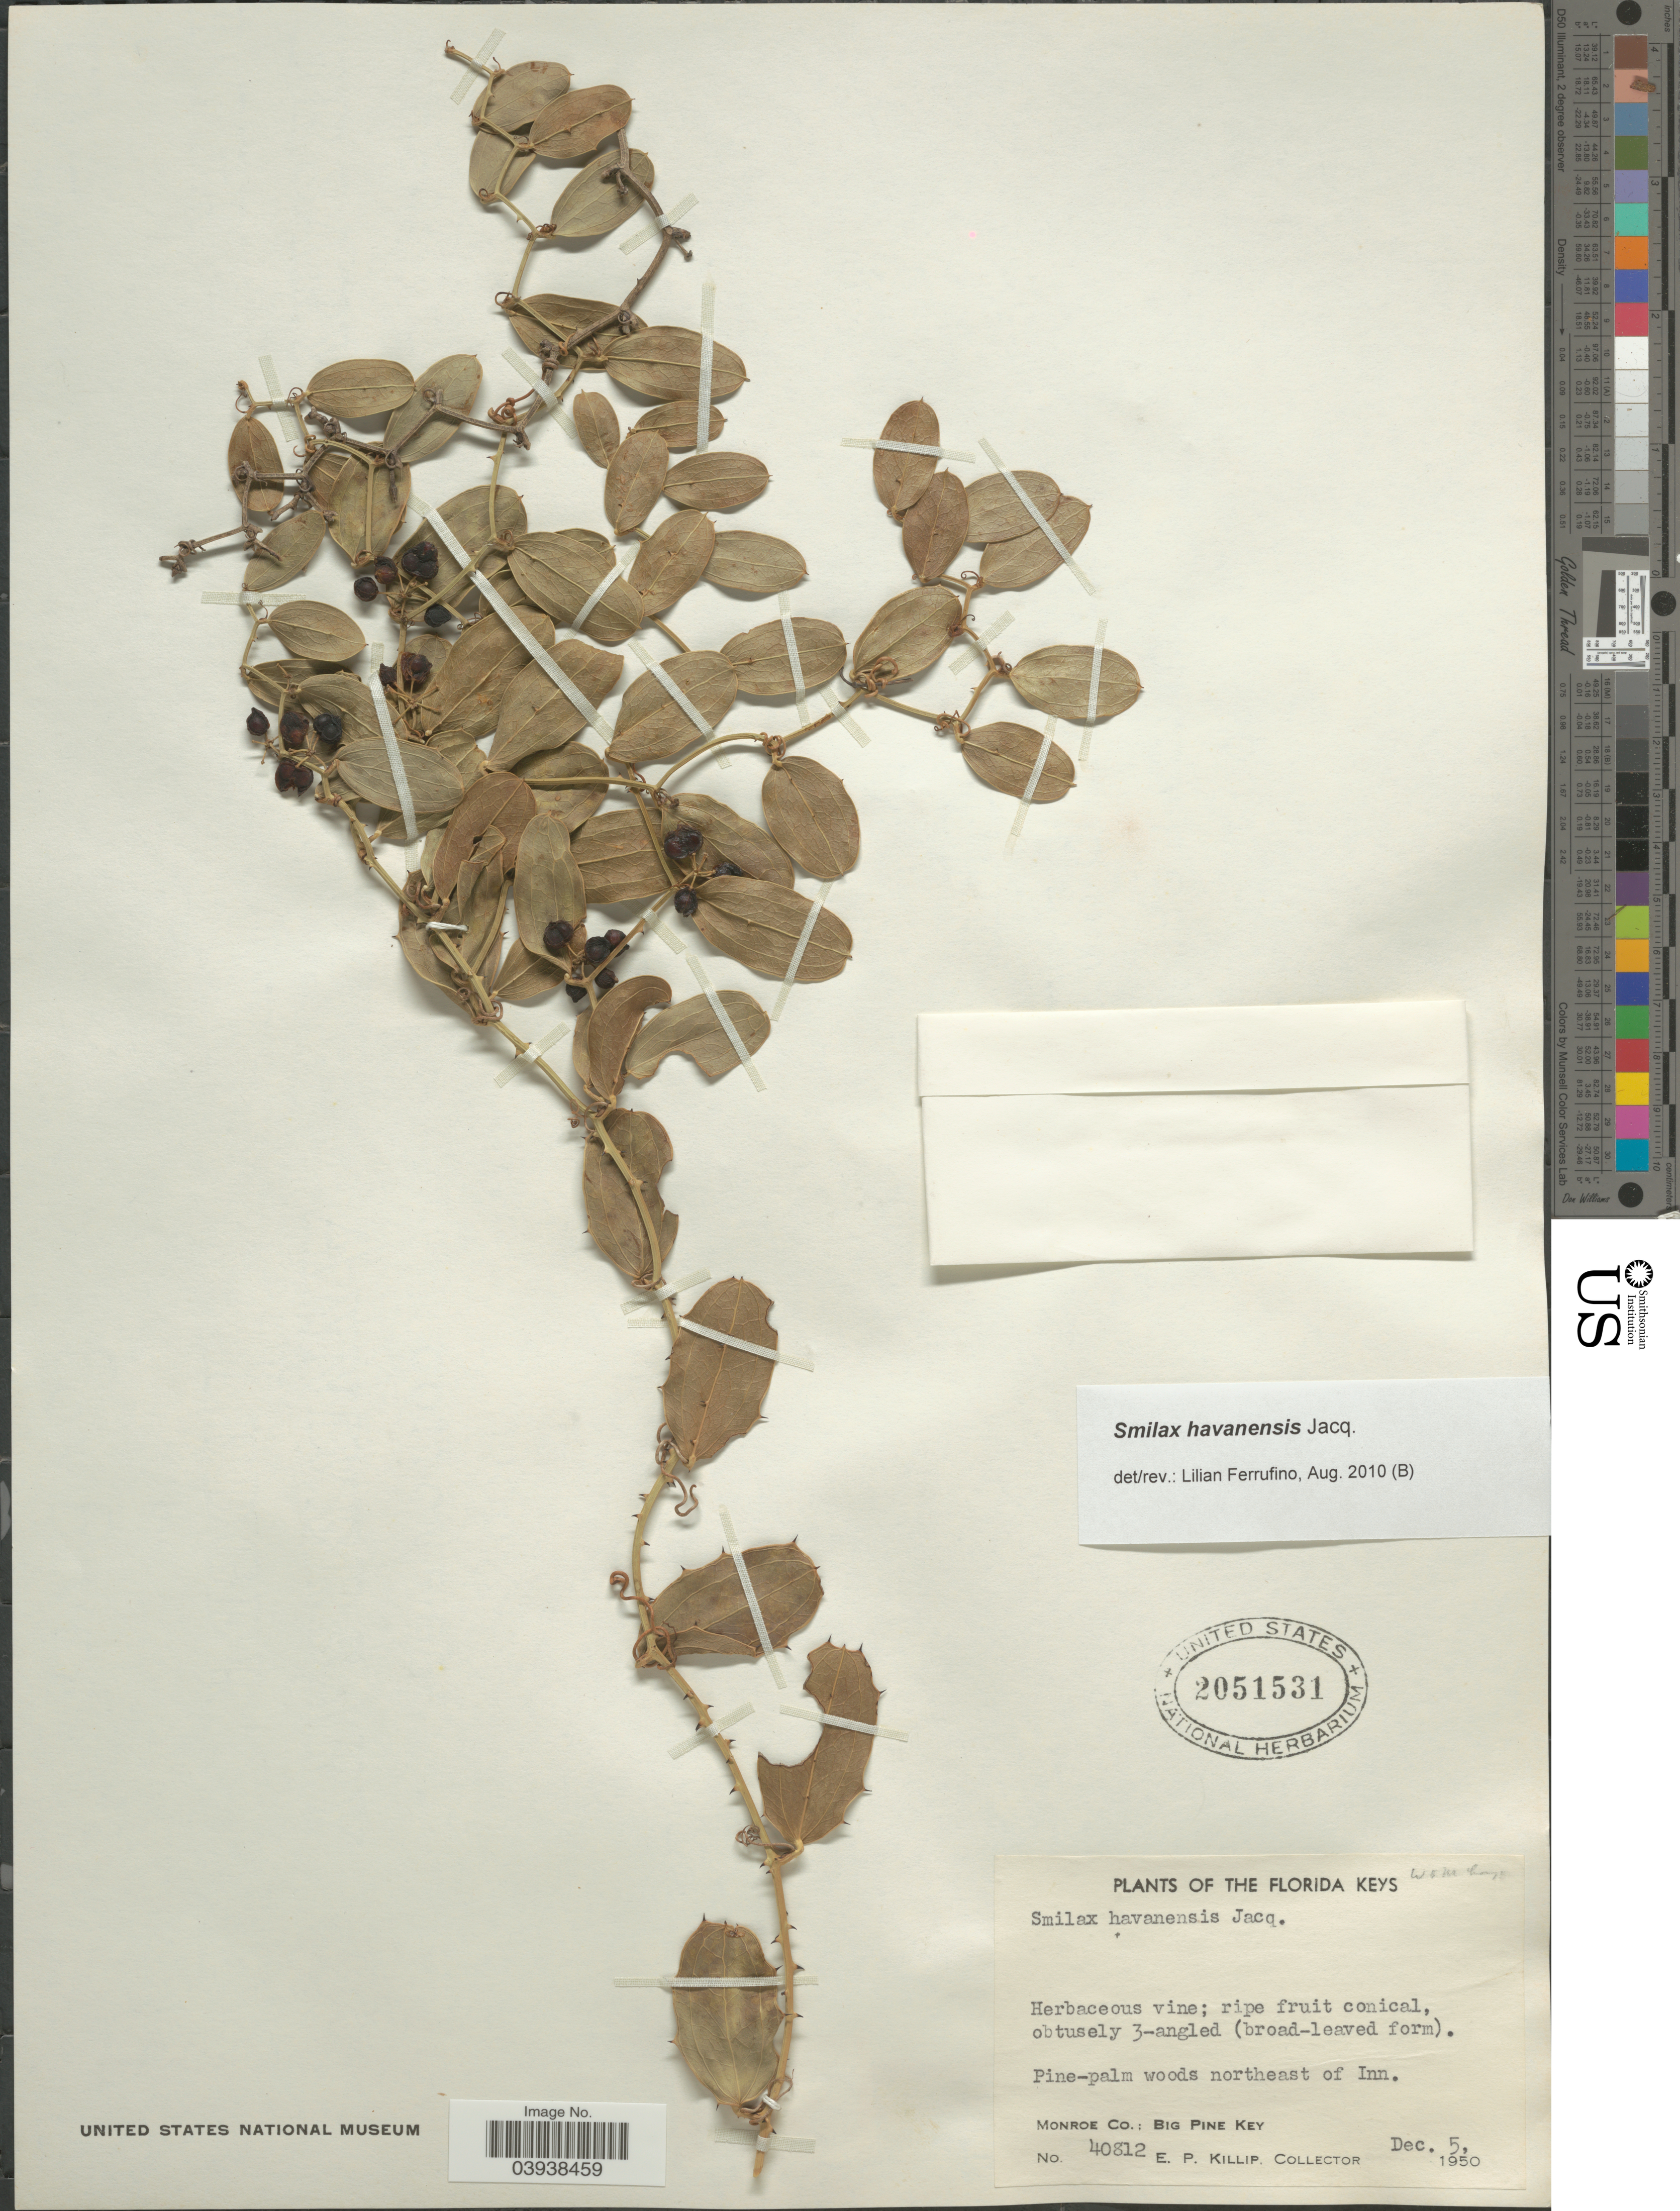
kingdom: Plantae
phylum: Tracheophyta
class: Liliopsida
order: Liliales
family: Smilacaceae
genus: Smilax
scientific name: Smilax havanensis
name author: Jacq.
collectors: E. P. Killip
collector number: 40812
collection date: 1950-12-05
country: United States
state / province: Florida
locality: The Florida Keys. Paine-palm woods northeast of Inn. Monroe Co.: Big Pine Key.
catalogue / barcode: US 2051531